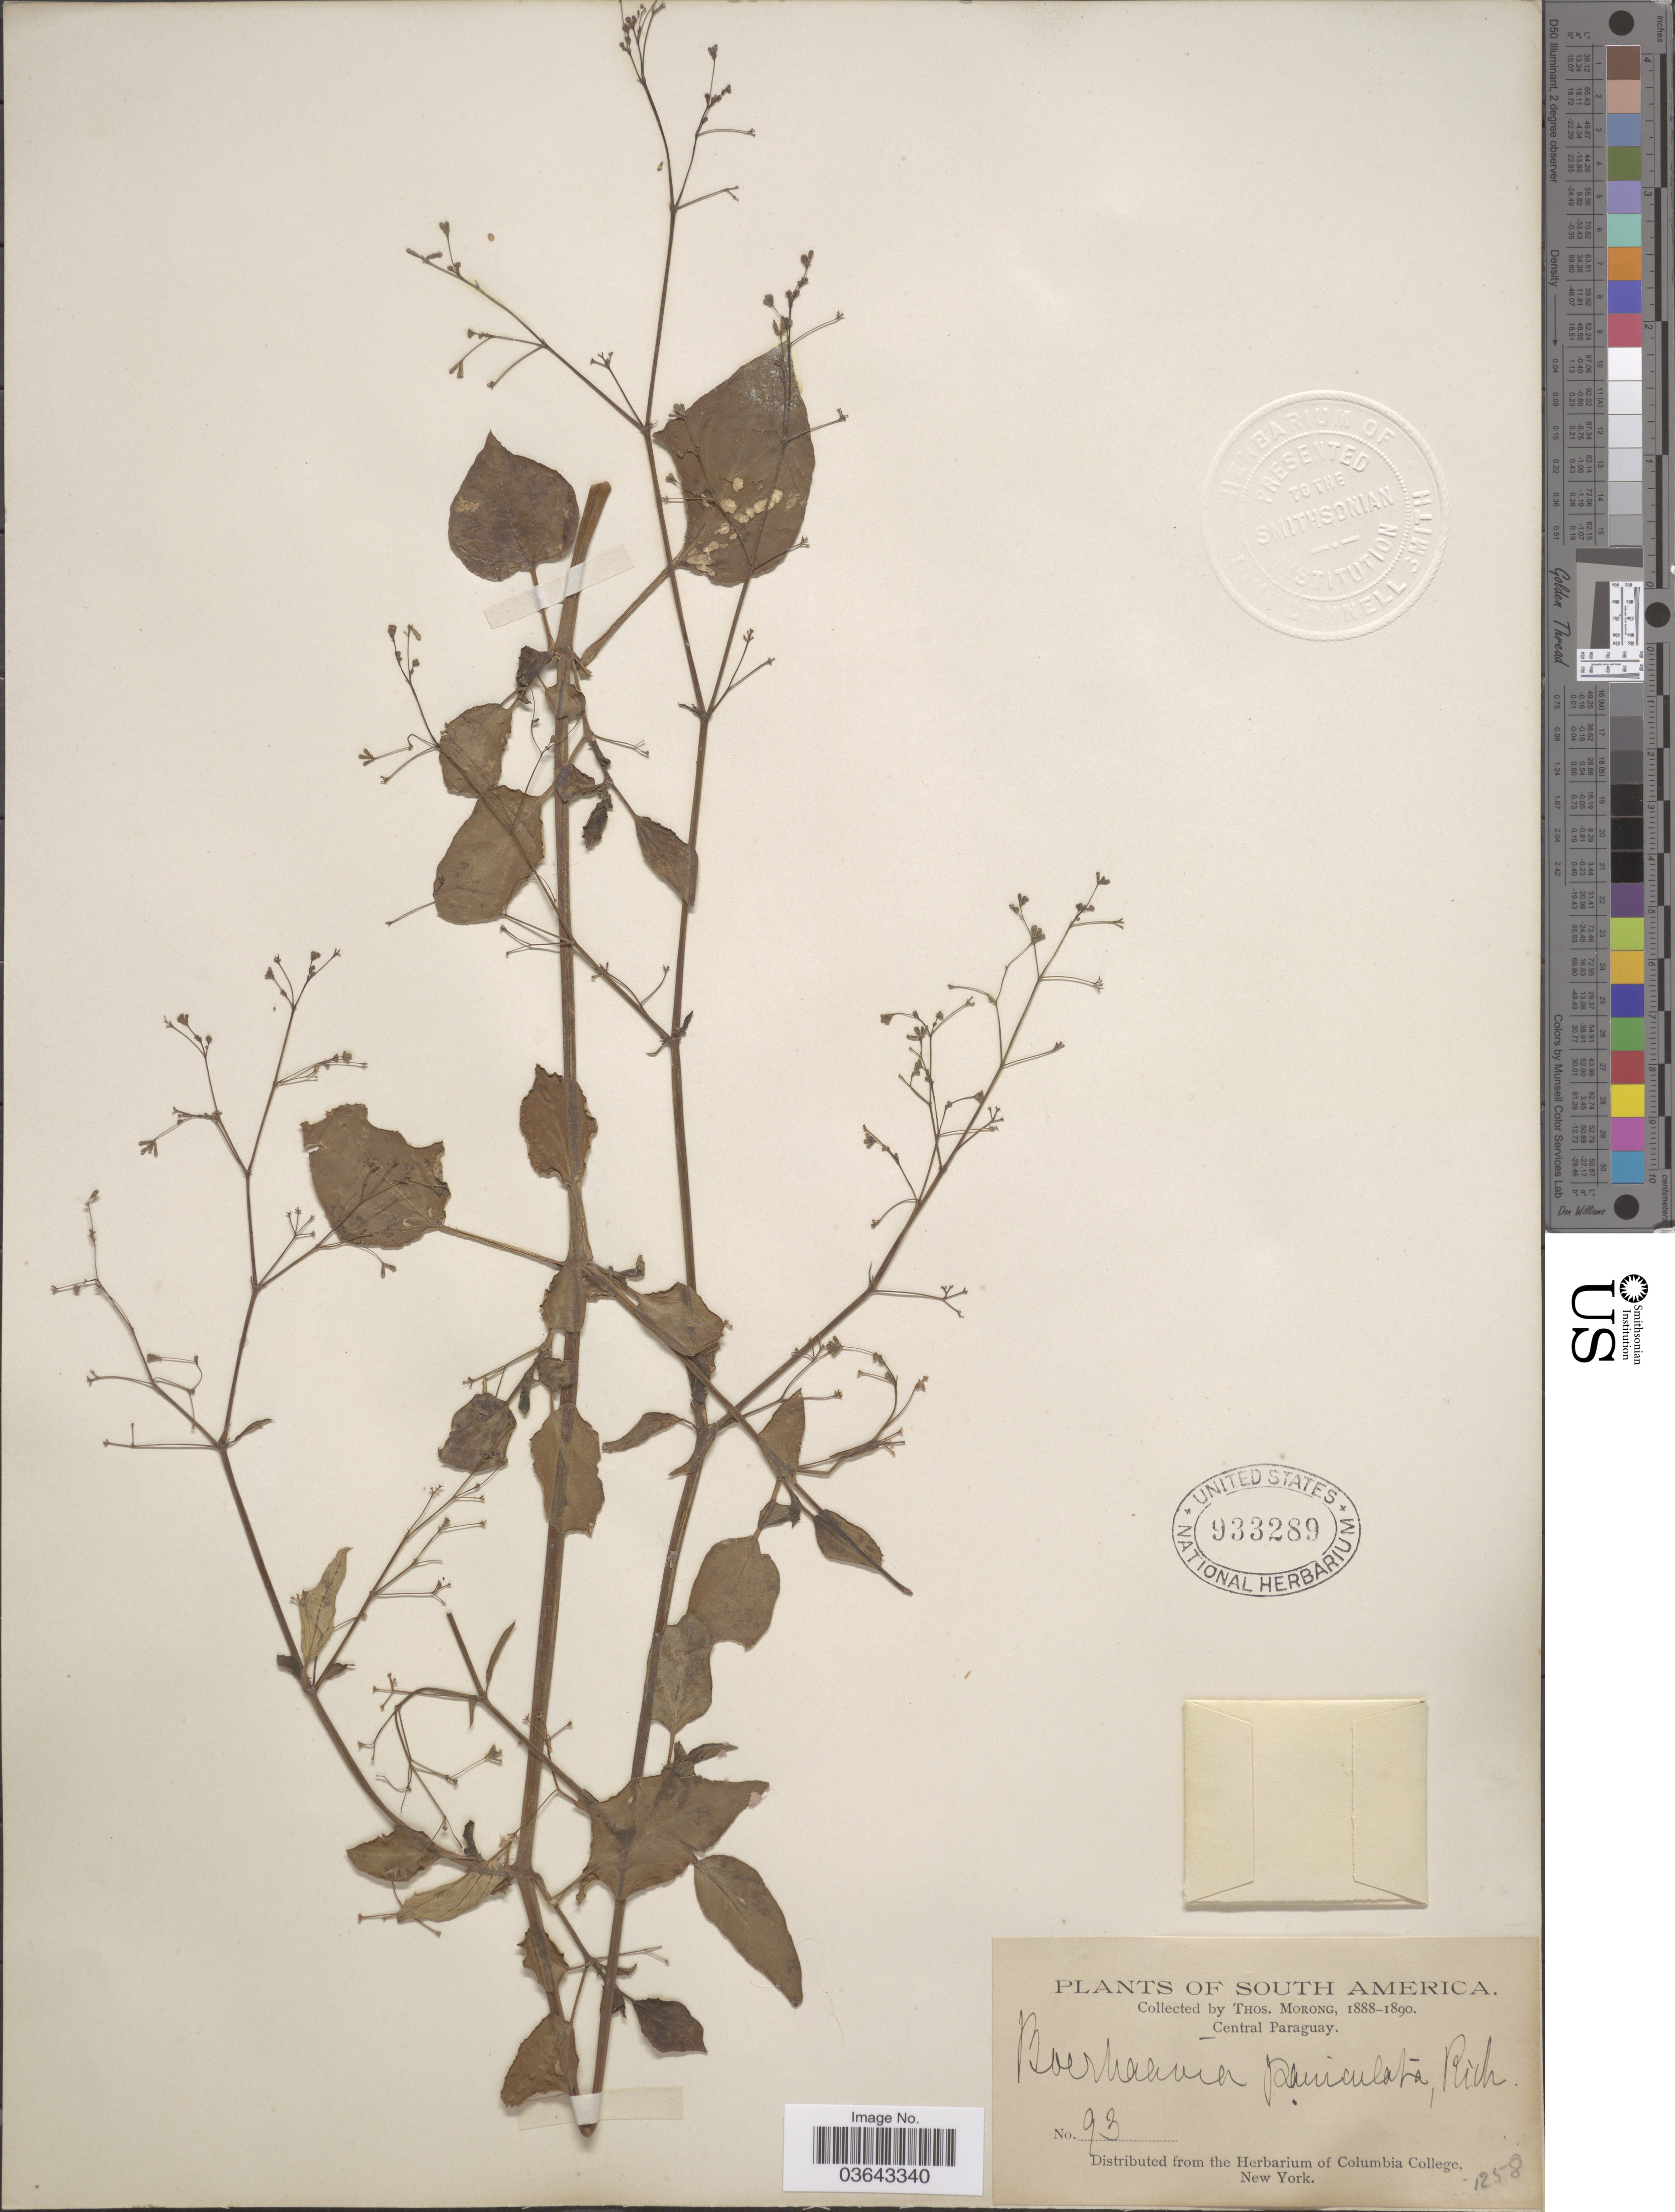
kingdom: Plantae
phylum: Tracheophyta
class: Magnoliopsida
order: Caryophyllales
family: Nyctaginaceae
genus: Boerhavia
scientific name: Boerhavia diffusa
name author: L.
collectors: ex herb. T. Morong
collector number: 93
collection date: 1888/1890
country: Paraguay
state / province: Central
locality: Central Paraguay.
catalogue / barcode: US 933289